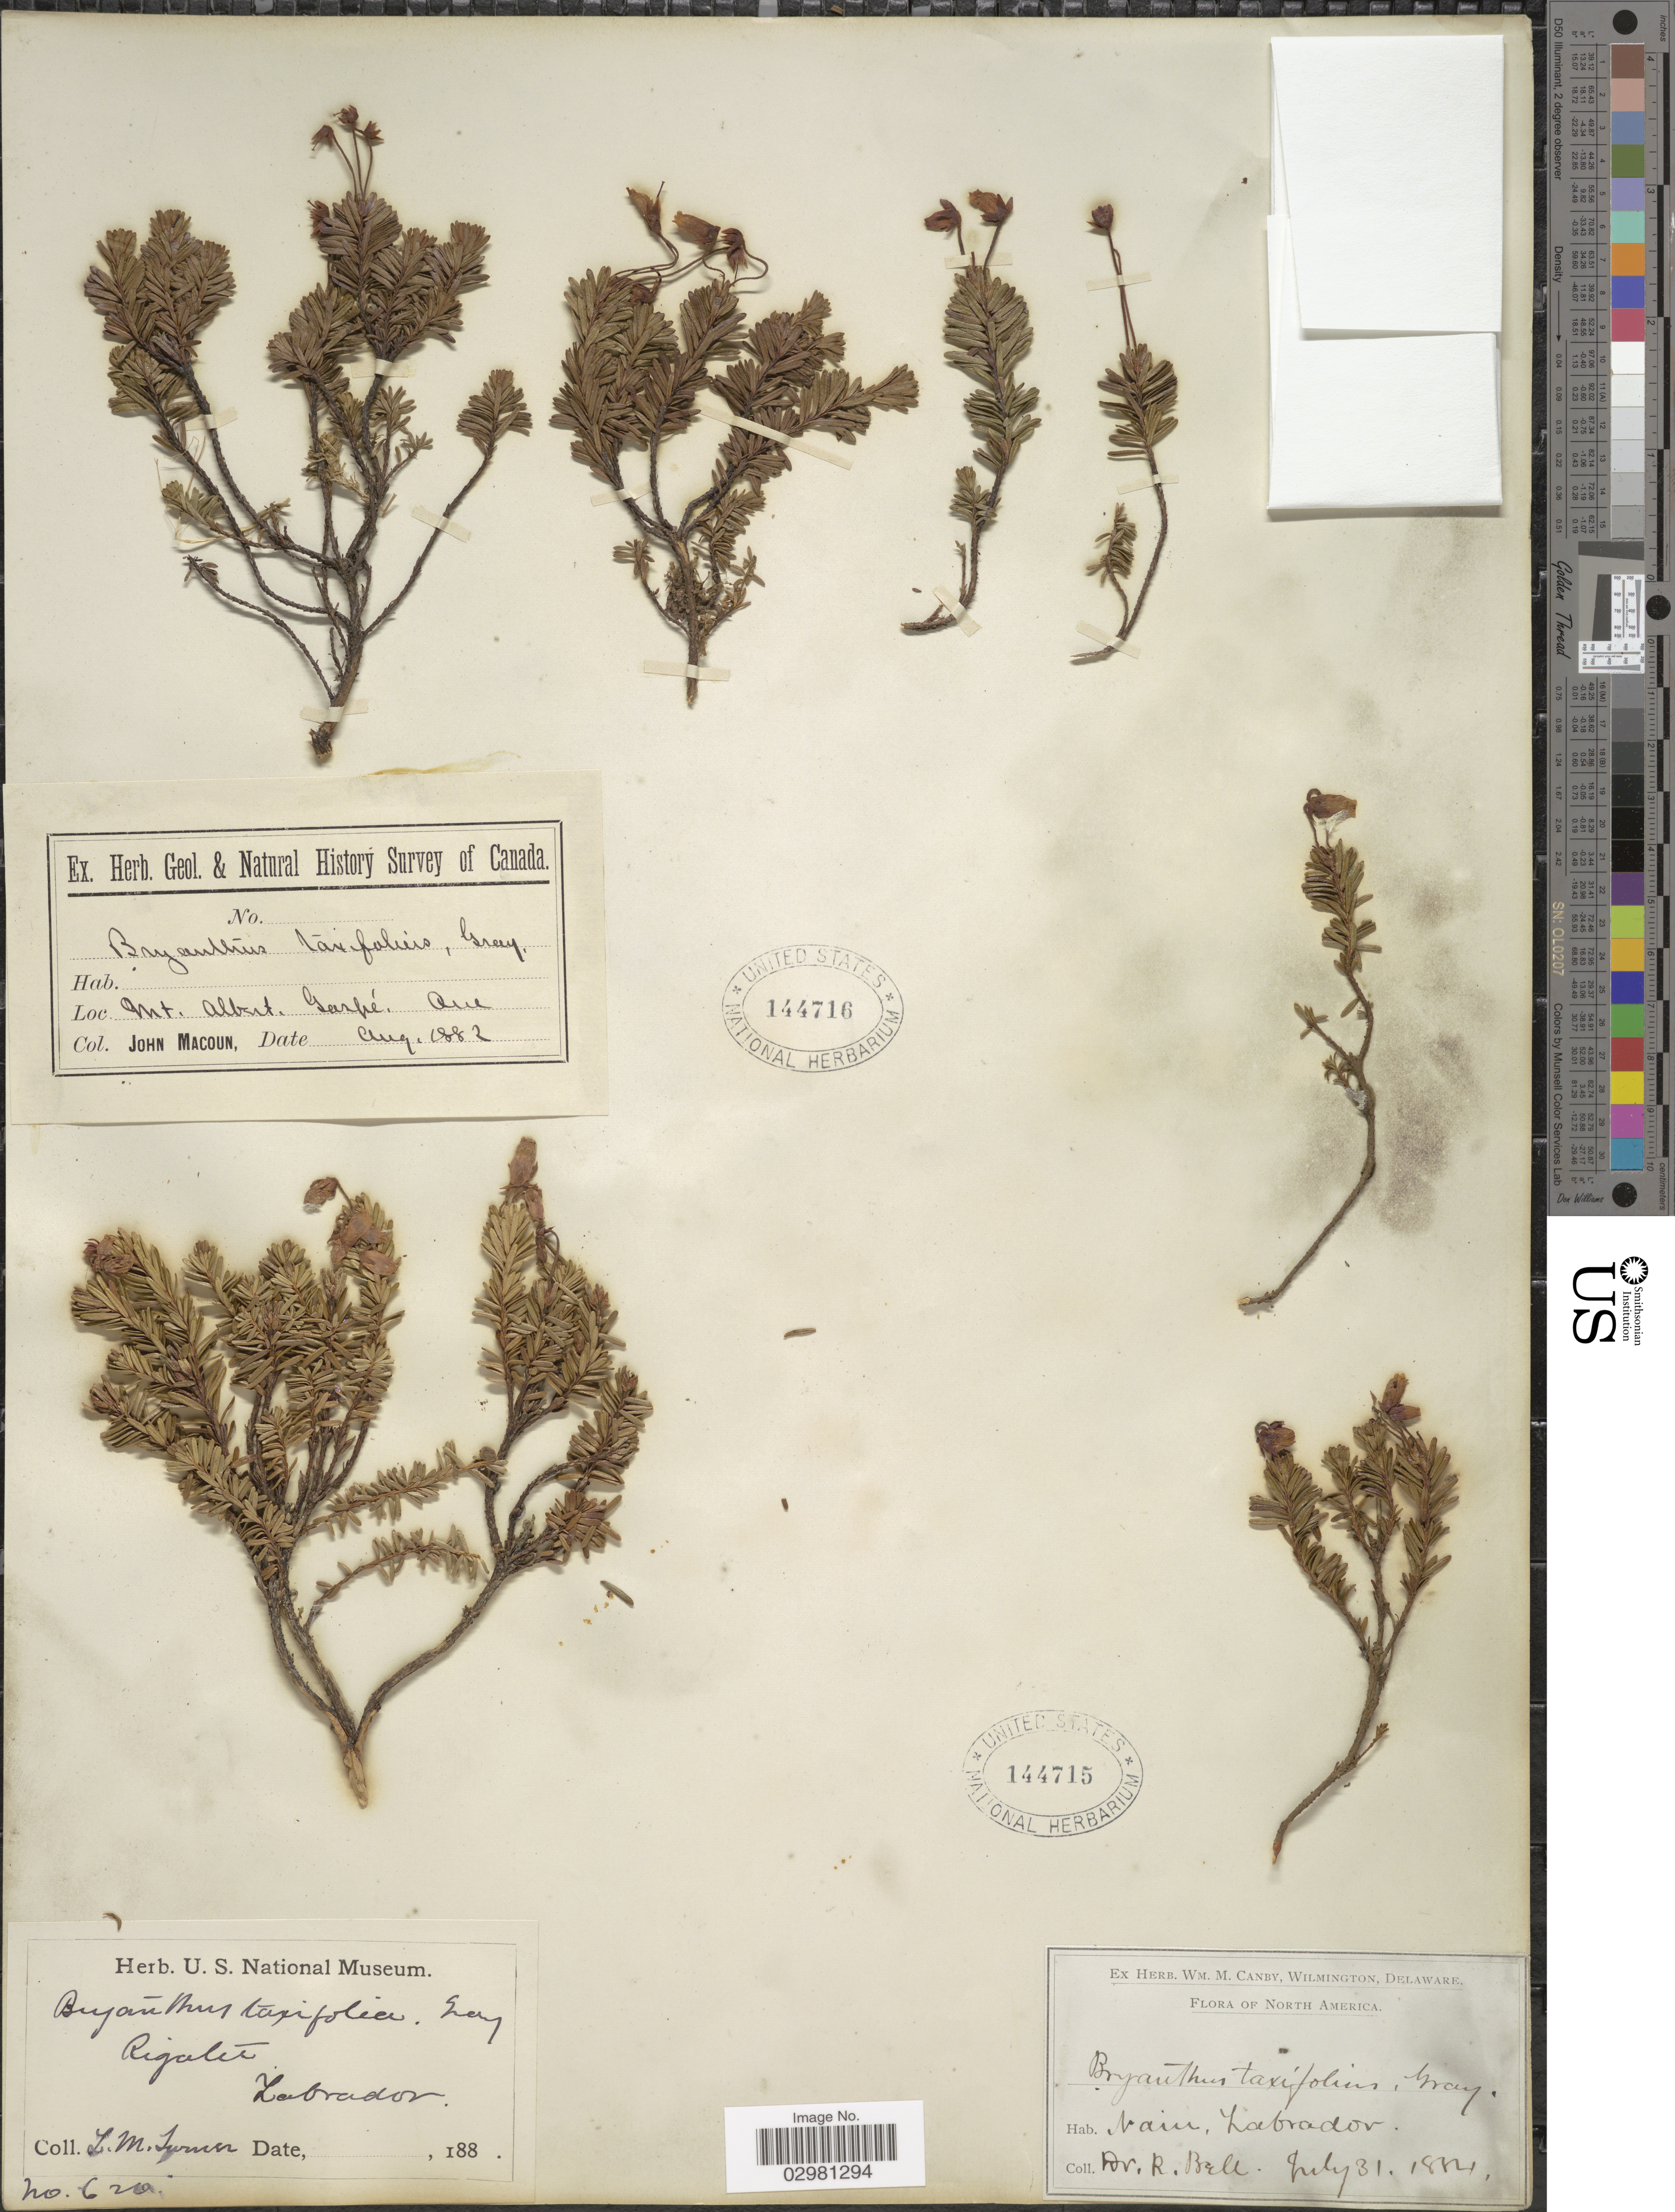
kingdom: Plantae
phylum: Tracheophyta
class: Magnoliopsida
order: Ericales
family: Ericaceae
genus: Phyllodoce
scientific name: Phyllodoce caerulea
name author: (L.) Bab.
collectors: J. Macoun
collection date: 1882-08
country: Canada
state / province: Quebec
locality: Mt. Albert, Gaspé.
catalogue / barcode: US 144716-3